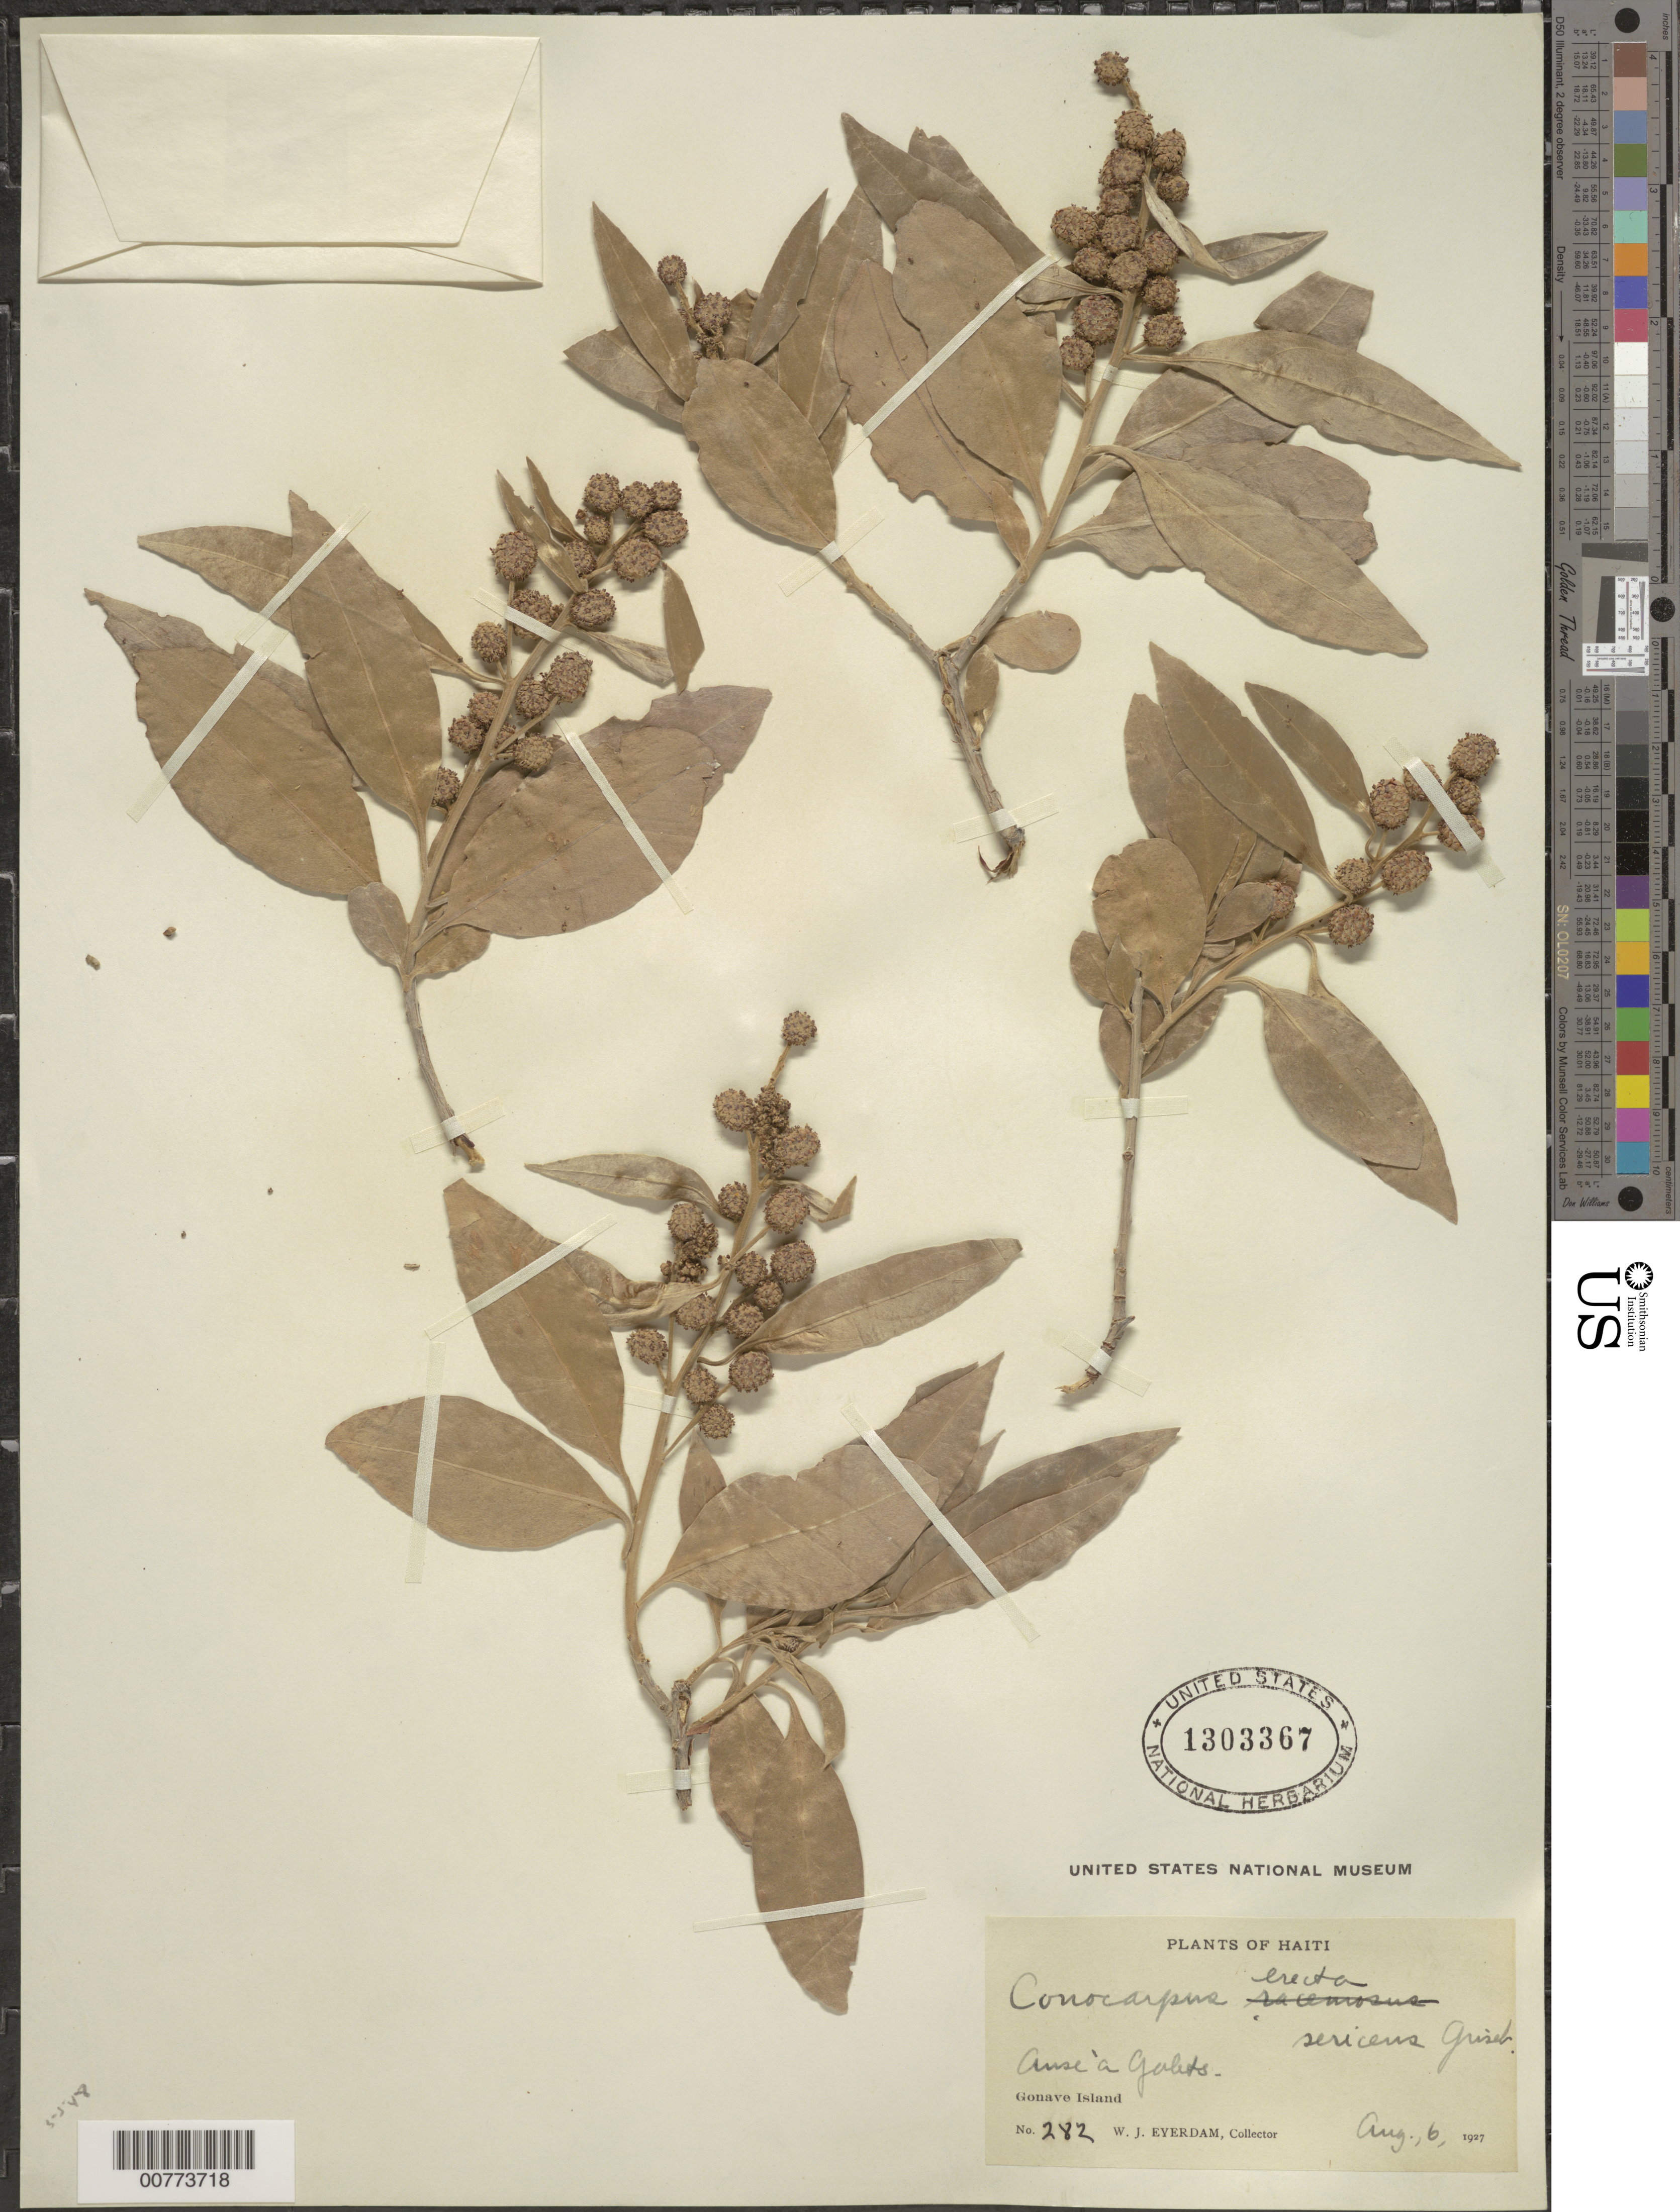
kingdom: Plantae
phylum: Tracheophyta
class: Magnoliopsida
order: Myrtales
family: Combretaceae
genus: Conocarpus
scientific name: Conocarpus erectus var. sericeus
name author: E. Forst. ex DC.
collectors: W. J. Eyerdam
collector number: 282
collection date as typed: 06 Aug 1927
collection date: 1927-08-06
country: Haiti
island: Hispaniola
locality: Gonave Island, Anse à Galets.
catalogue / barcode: US 1303367